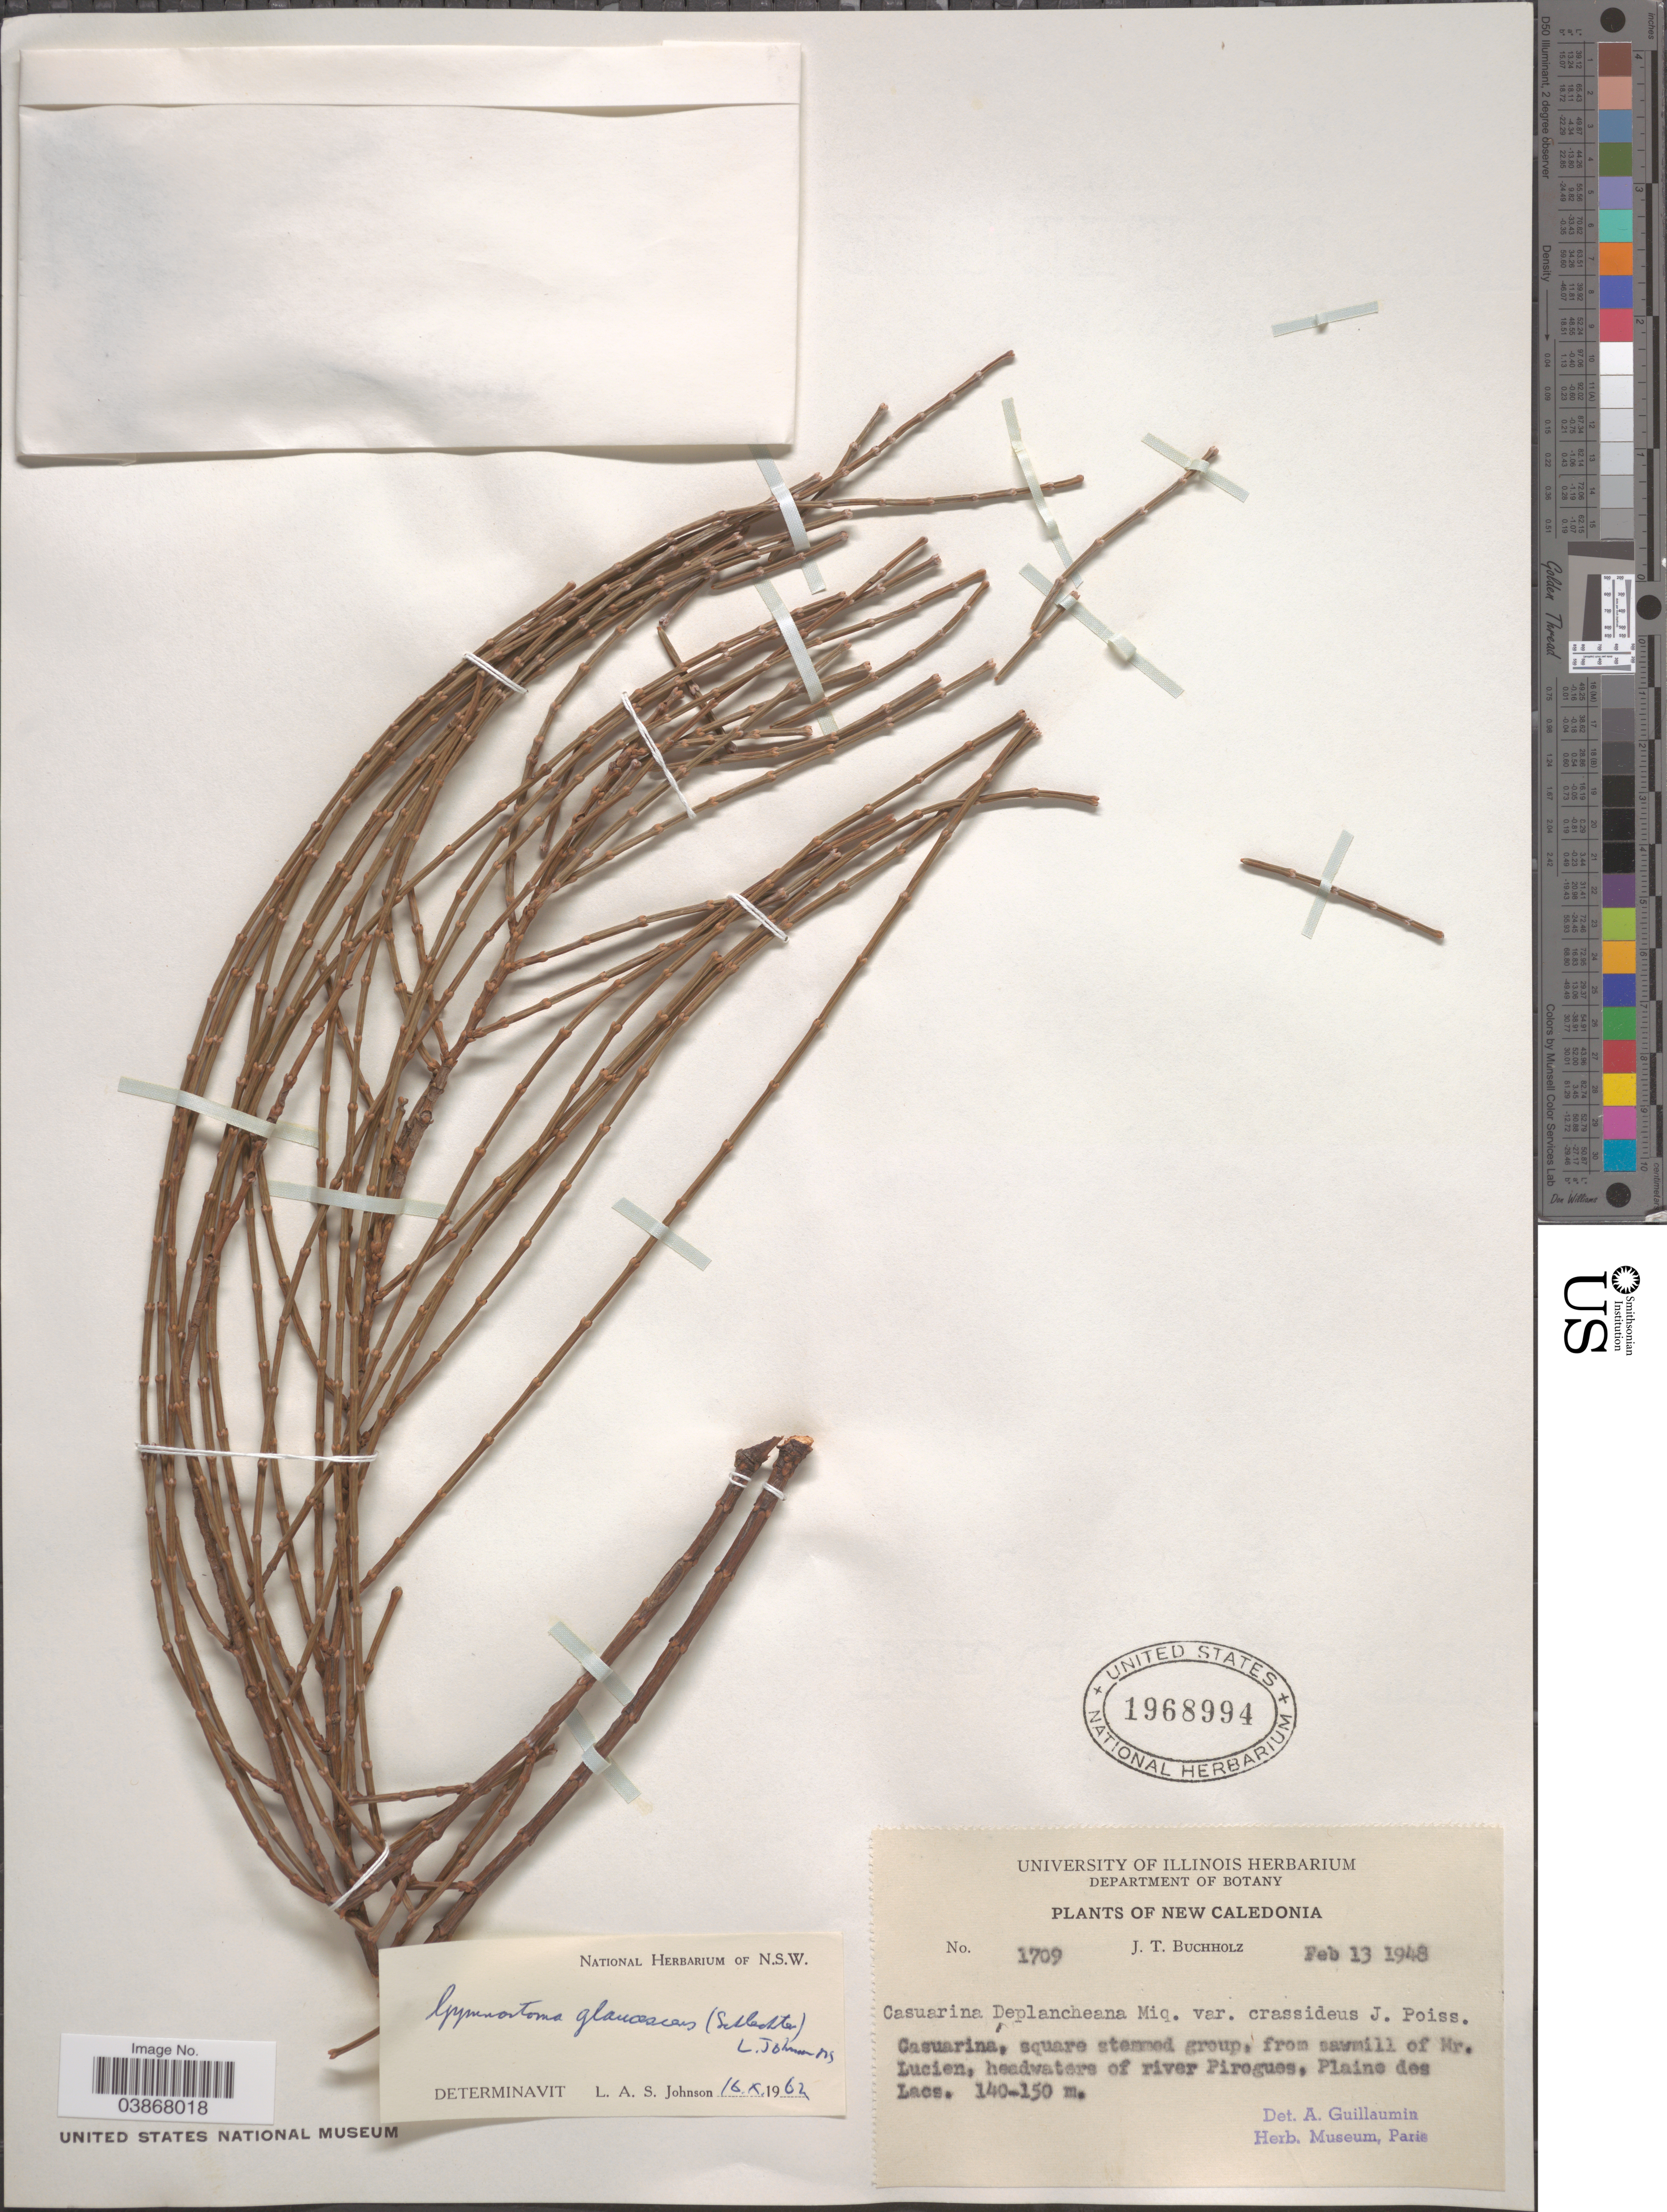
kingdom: Plantae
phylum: Tracheophyta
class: Magnoliopsida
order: Fagales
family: Casuarinaceae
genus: Gymnostoma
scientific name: Gymnostoma glaucescens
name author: (Schltr.) L.A.S. Johnson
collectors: J. T. Buchholz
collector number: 1709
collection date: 1948-02-13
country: New Caledonia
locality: Sawmill of Mr. Lucien, headwaters of river Pirogues, Plaine des Lacs.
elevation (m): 140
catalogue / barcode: US 1968994